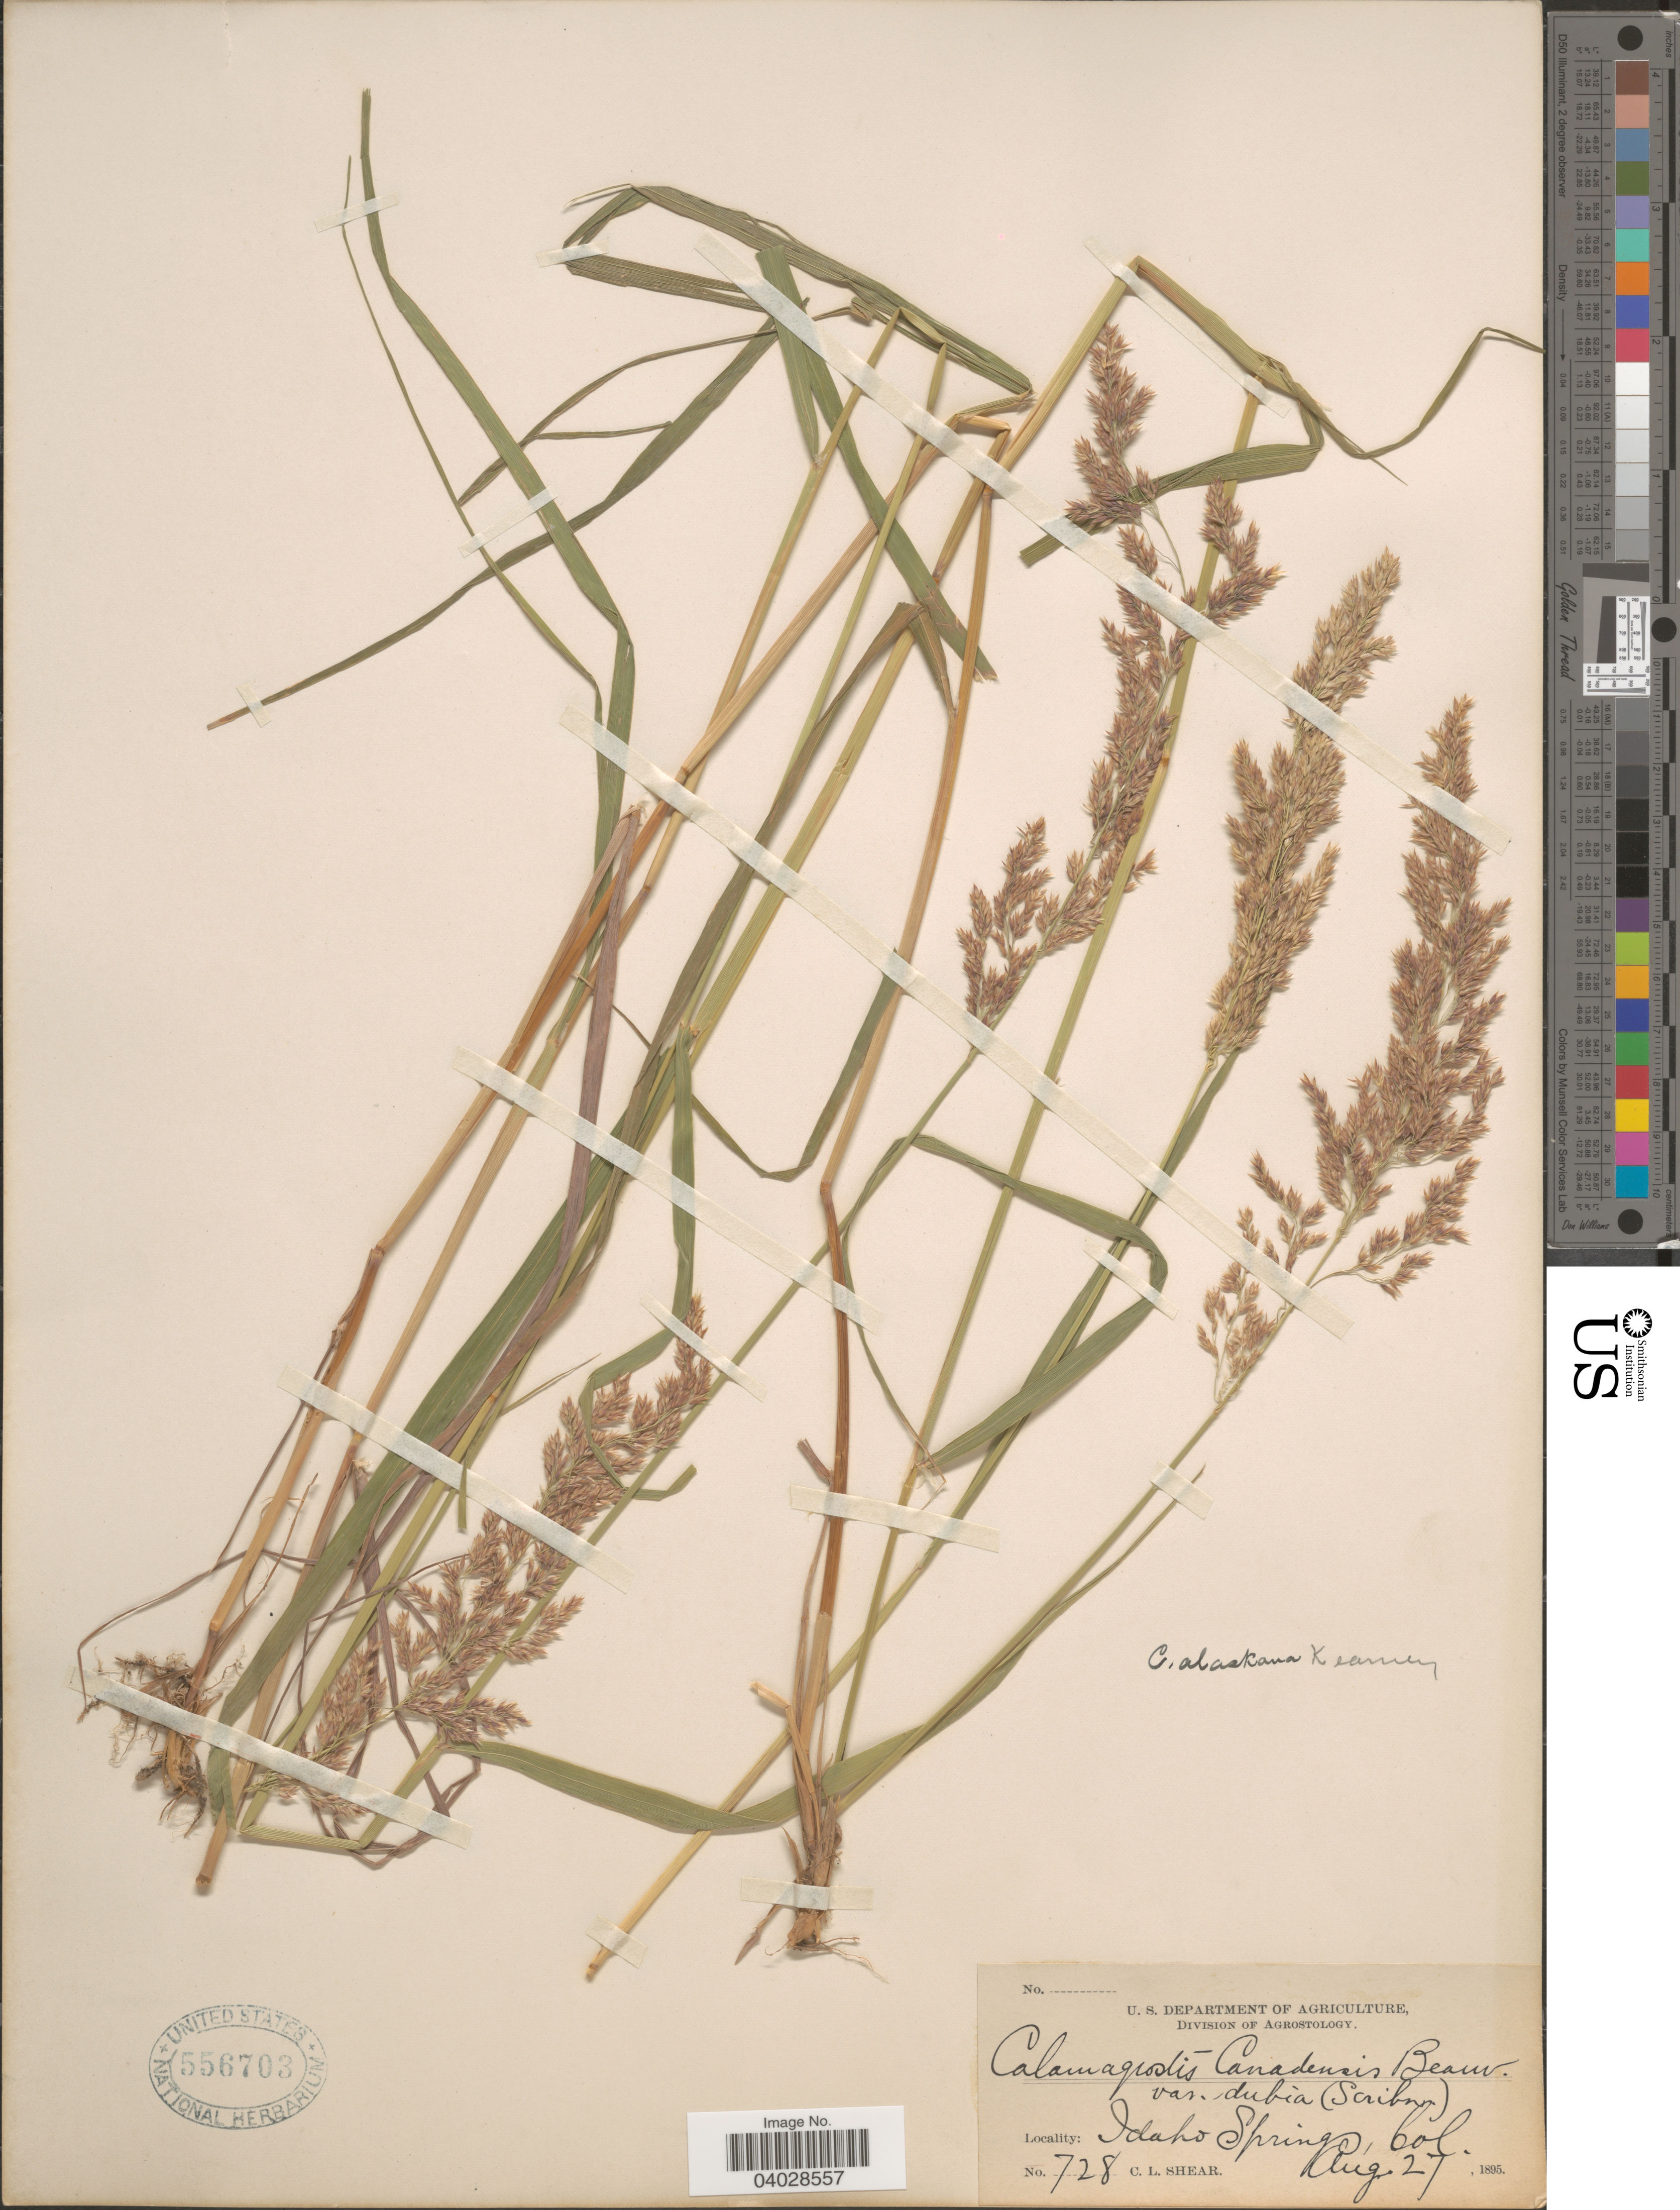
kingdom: Plantae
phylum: Tracheophyta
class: Liliopsida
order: Poales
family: Poaceae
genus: Calamagrostis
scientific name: Calamagrostis canadensis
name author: (Michx.) P. Beauv.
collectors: C. L. Shear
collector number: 728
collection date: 1895-08-27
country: United States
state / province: Colorado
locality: Idaho Springs.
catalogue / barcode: US 556703